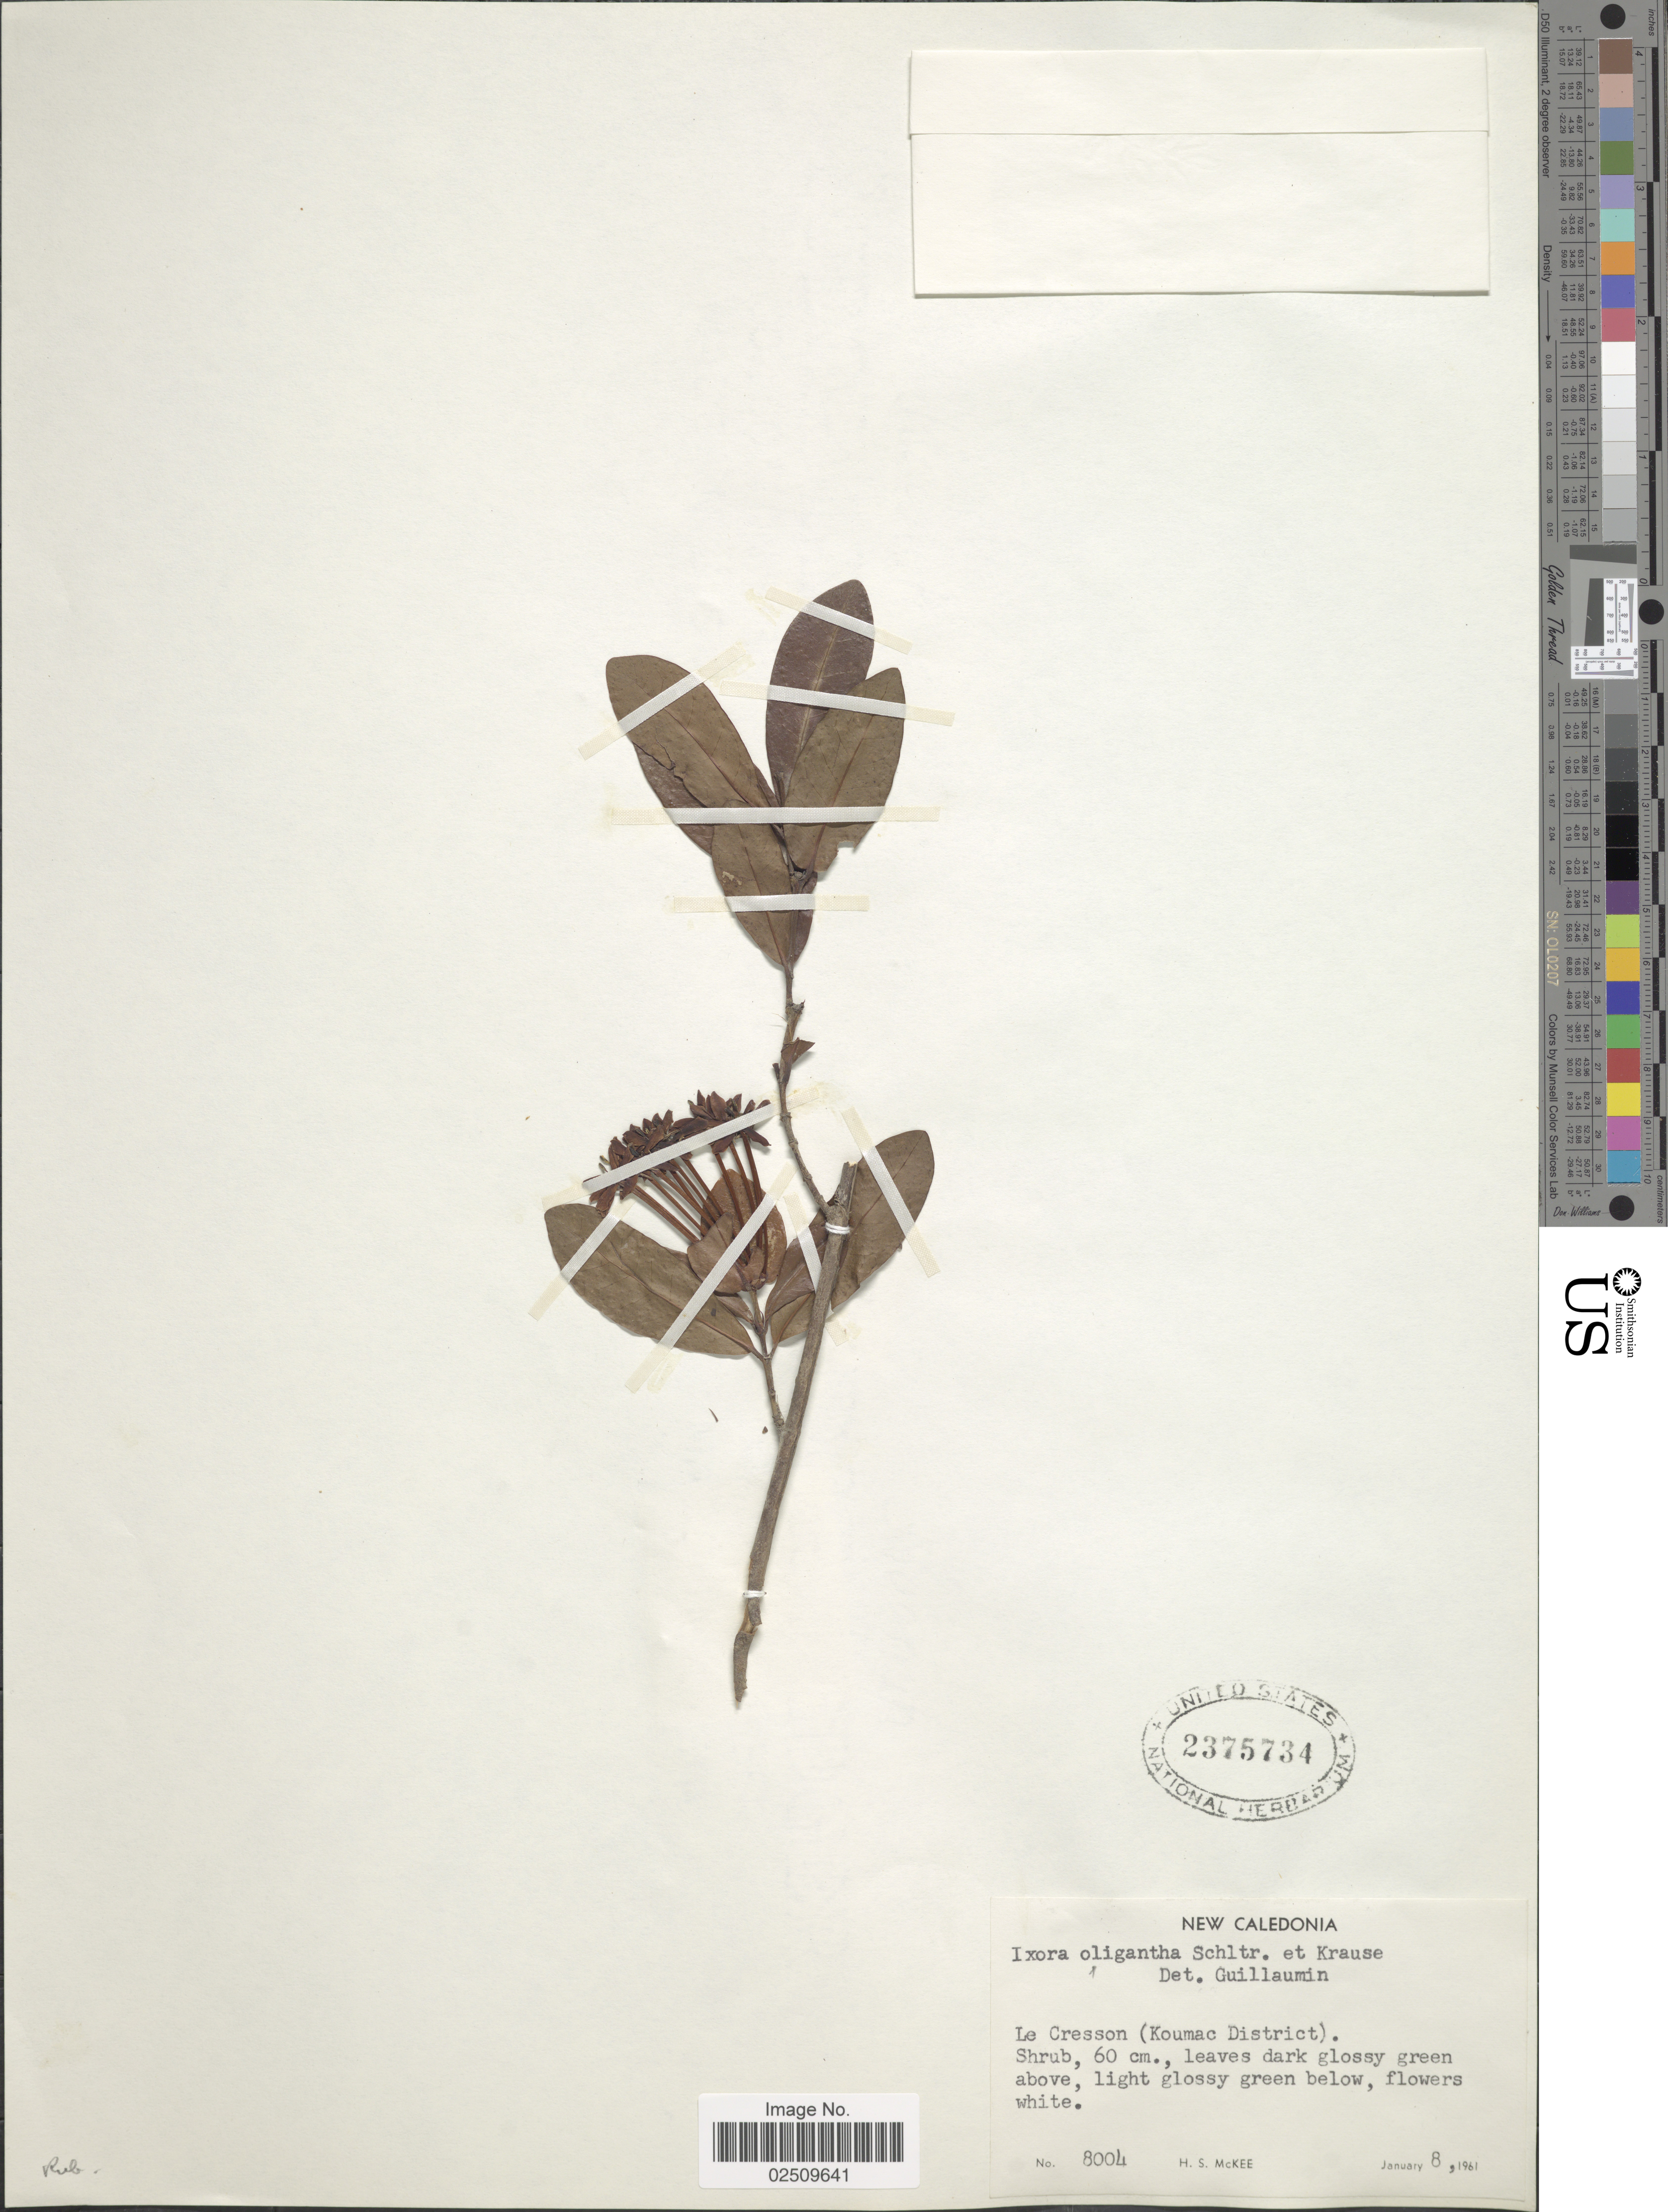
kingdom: Plantae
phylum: Tracheophyta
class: Magnoliopsida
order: Gentianales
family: Rubiaceae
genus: Ixora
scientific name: Ixora oligantha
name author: Schltr. & K. Krause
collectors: H. S. McKee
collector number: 8004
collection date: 1961-01-08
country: New Caledonia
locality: Le Cresson (Koumac District)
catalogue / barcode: US 2375734